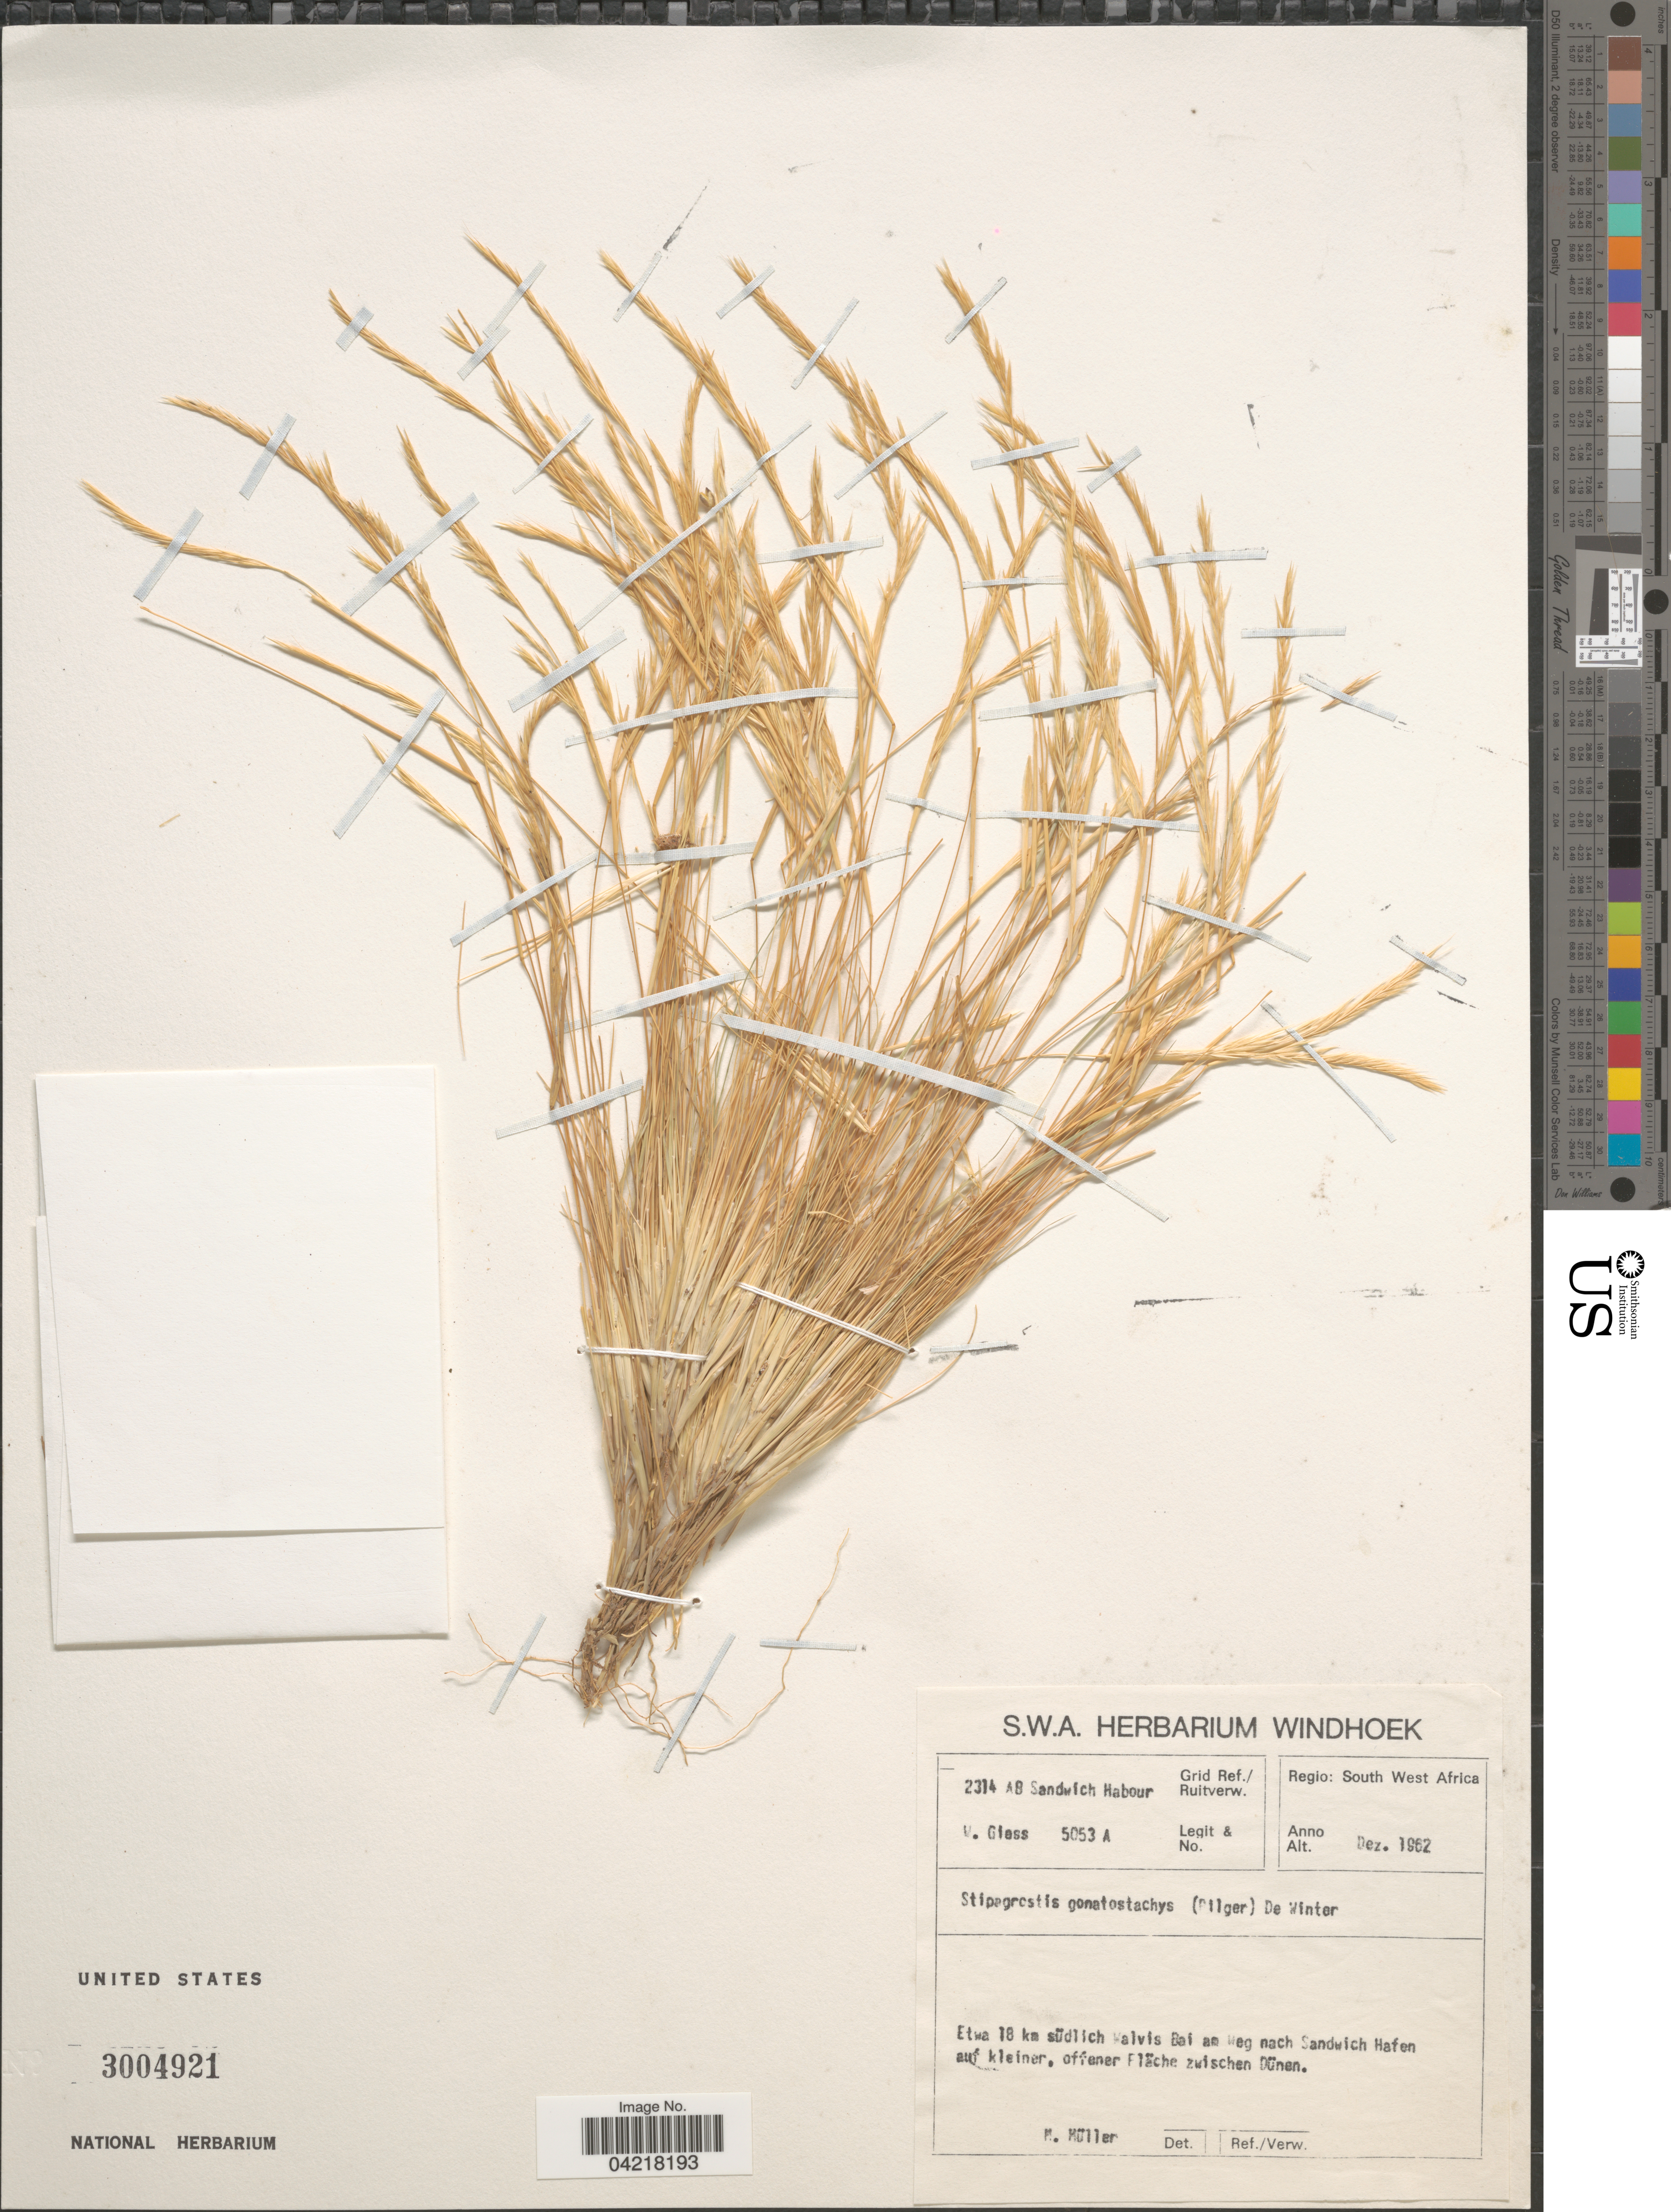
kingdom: Plantae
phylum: Tracheophyta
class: Liliopsida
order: Poales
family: Poaceae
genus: Stipagrostis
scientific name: Stipagrostis gonatostachys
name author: (Pilg.) De Winter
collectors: W. Giess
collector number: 5053A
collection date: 1962-12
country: Namibia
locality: Regio: South West Africa. Etwa 18 km südlich Walvis Bai am weg nach Sandwich Hafen auf kleiner, offener Fläche zwischen Dünen. 2314 AB Sandwih Habour Grid Ref./Ruitverw.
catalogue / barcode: US 3004921